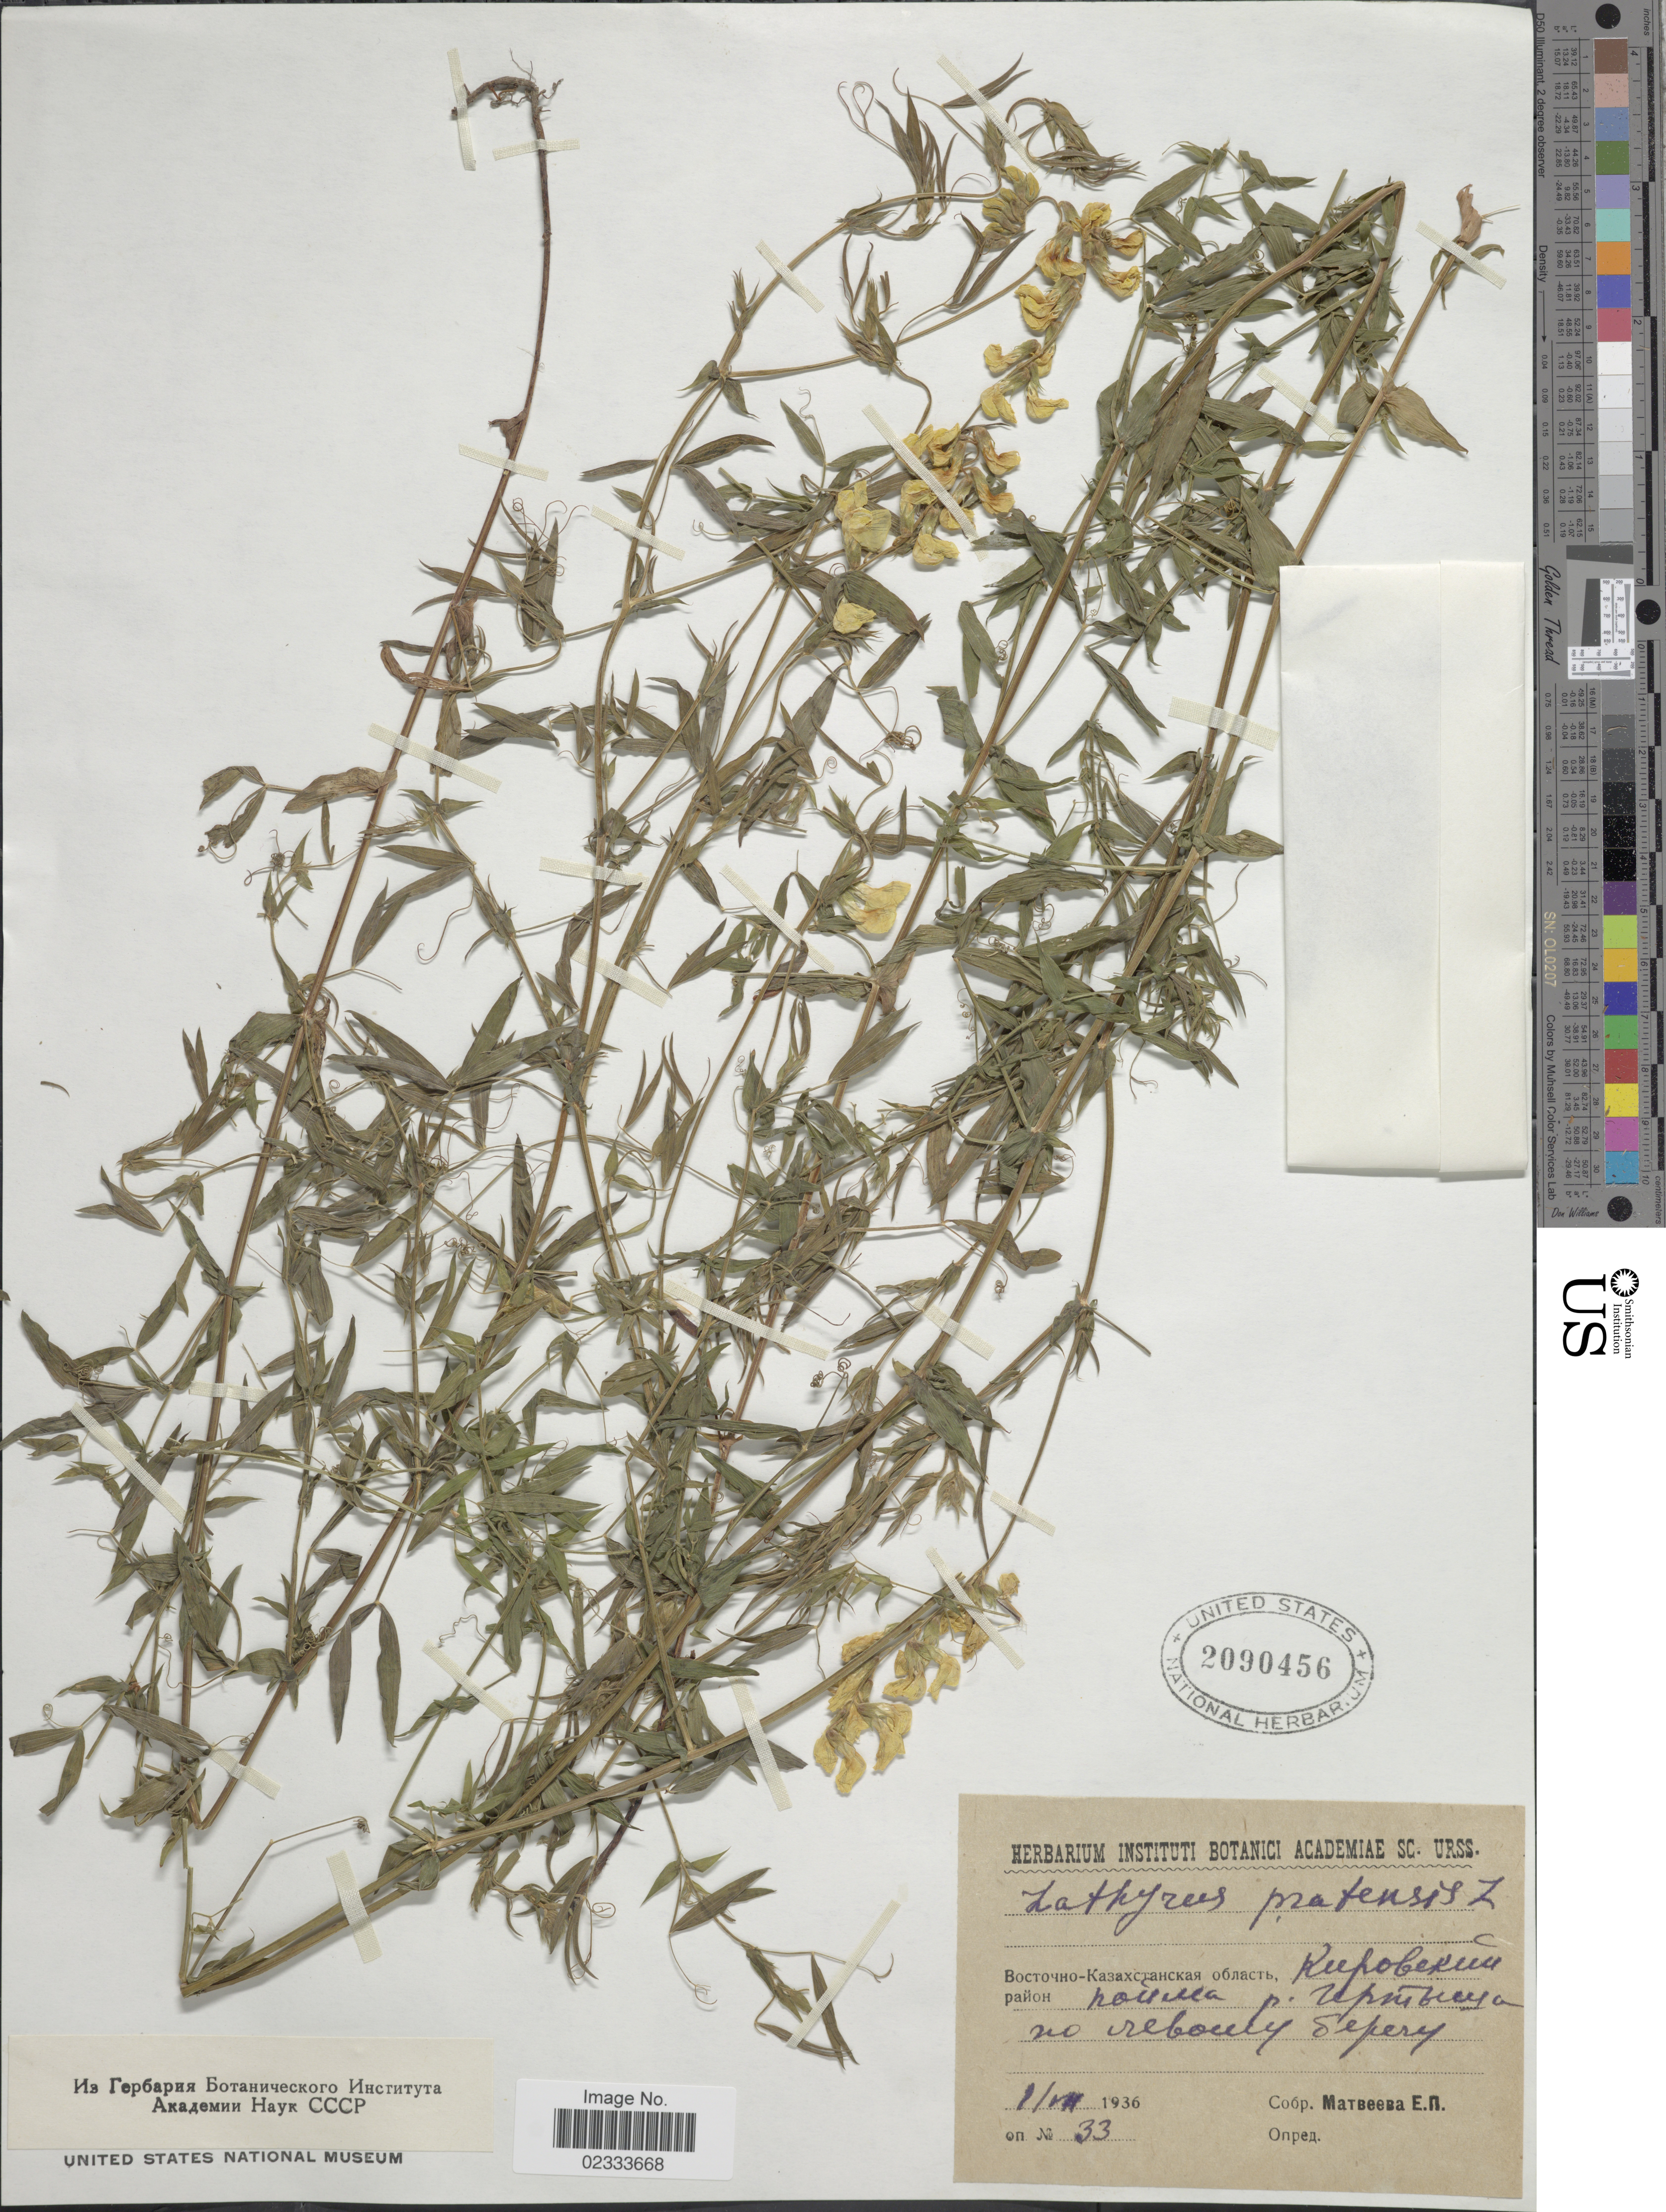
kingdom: Plantae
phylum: Tracheophyta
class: Magnoliopsida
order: Fabales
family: Fabaceae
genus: Lathyrus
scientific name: Lathyrus pratensis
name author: L.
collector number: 33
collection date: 1936-07-01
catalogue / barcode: US 2090456